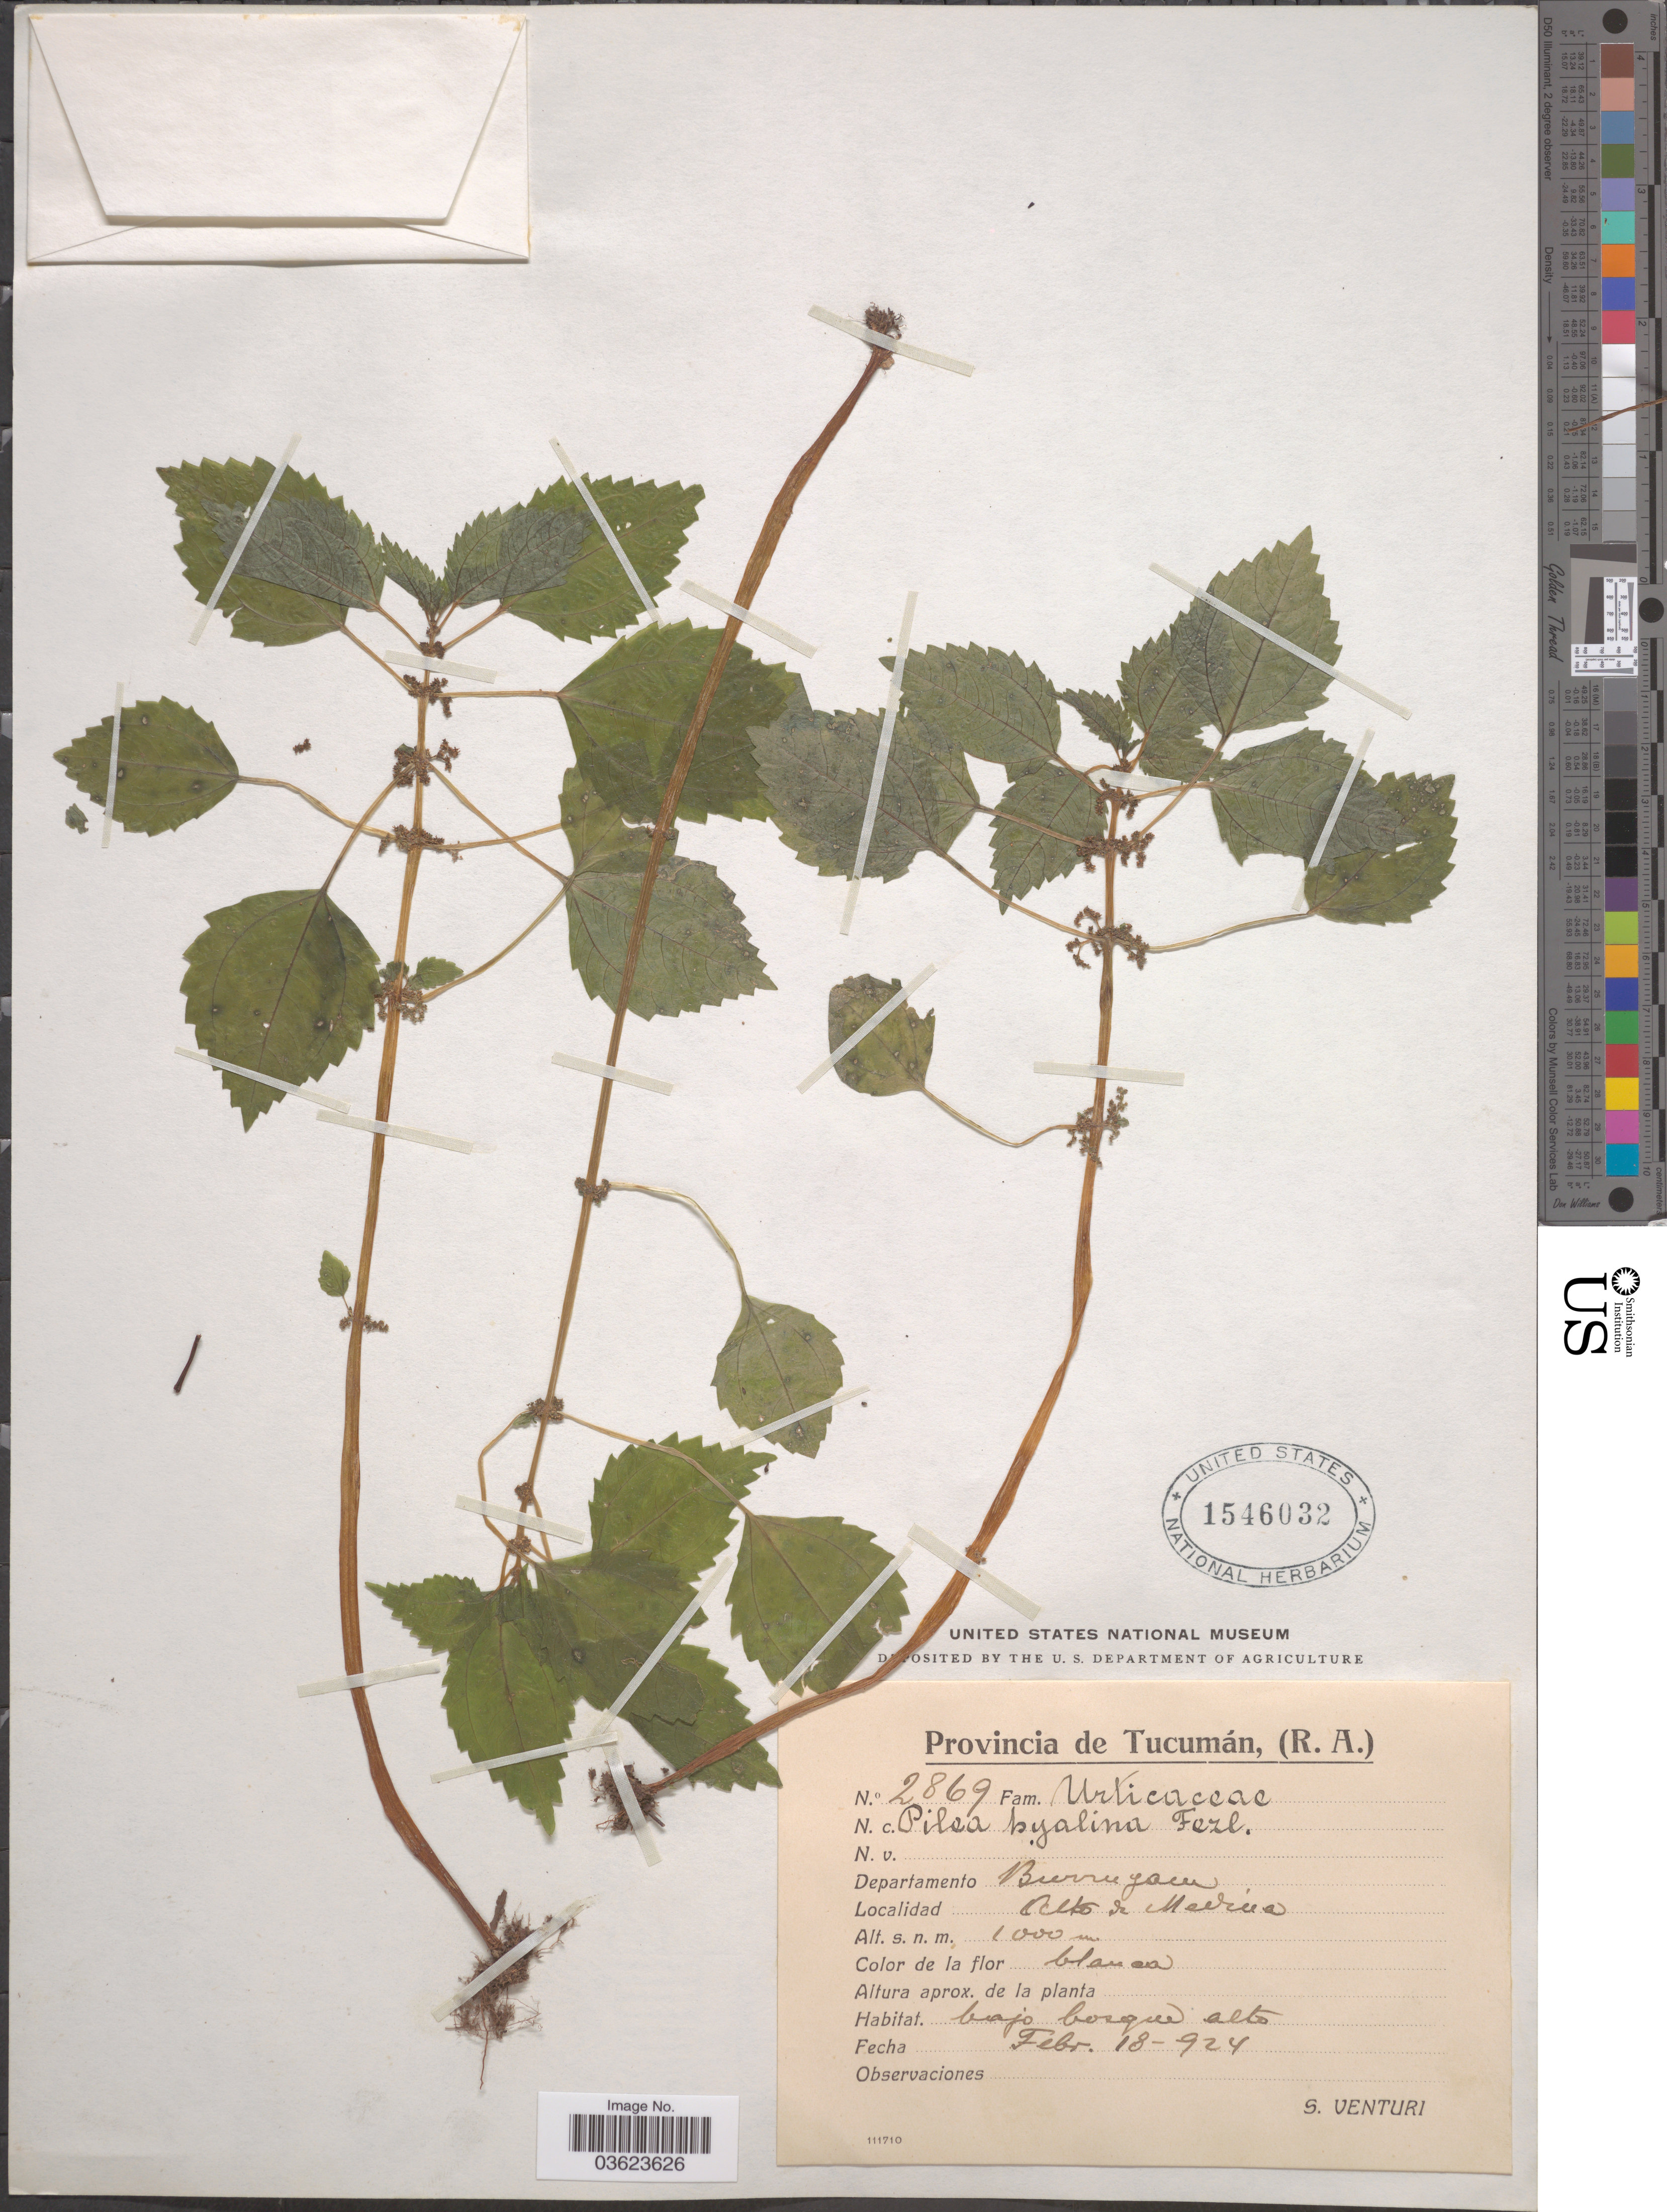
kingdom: Plantae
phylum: Tracheophyta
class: Magnoliopsida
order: Rosales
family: Urticaceae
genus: Pilea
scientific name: Pilea hyalina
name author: Fenzl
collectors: S. Venturi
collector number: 2869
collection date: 1924-02-18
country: Argentina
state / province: Tucuman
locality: Departamento Burruyacu. Alto de Medina .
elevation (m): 1000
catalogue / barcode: US 1546032